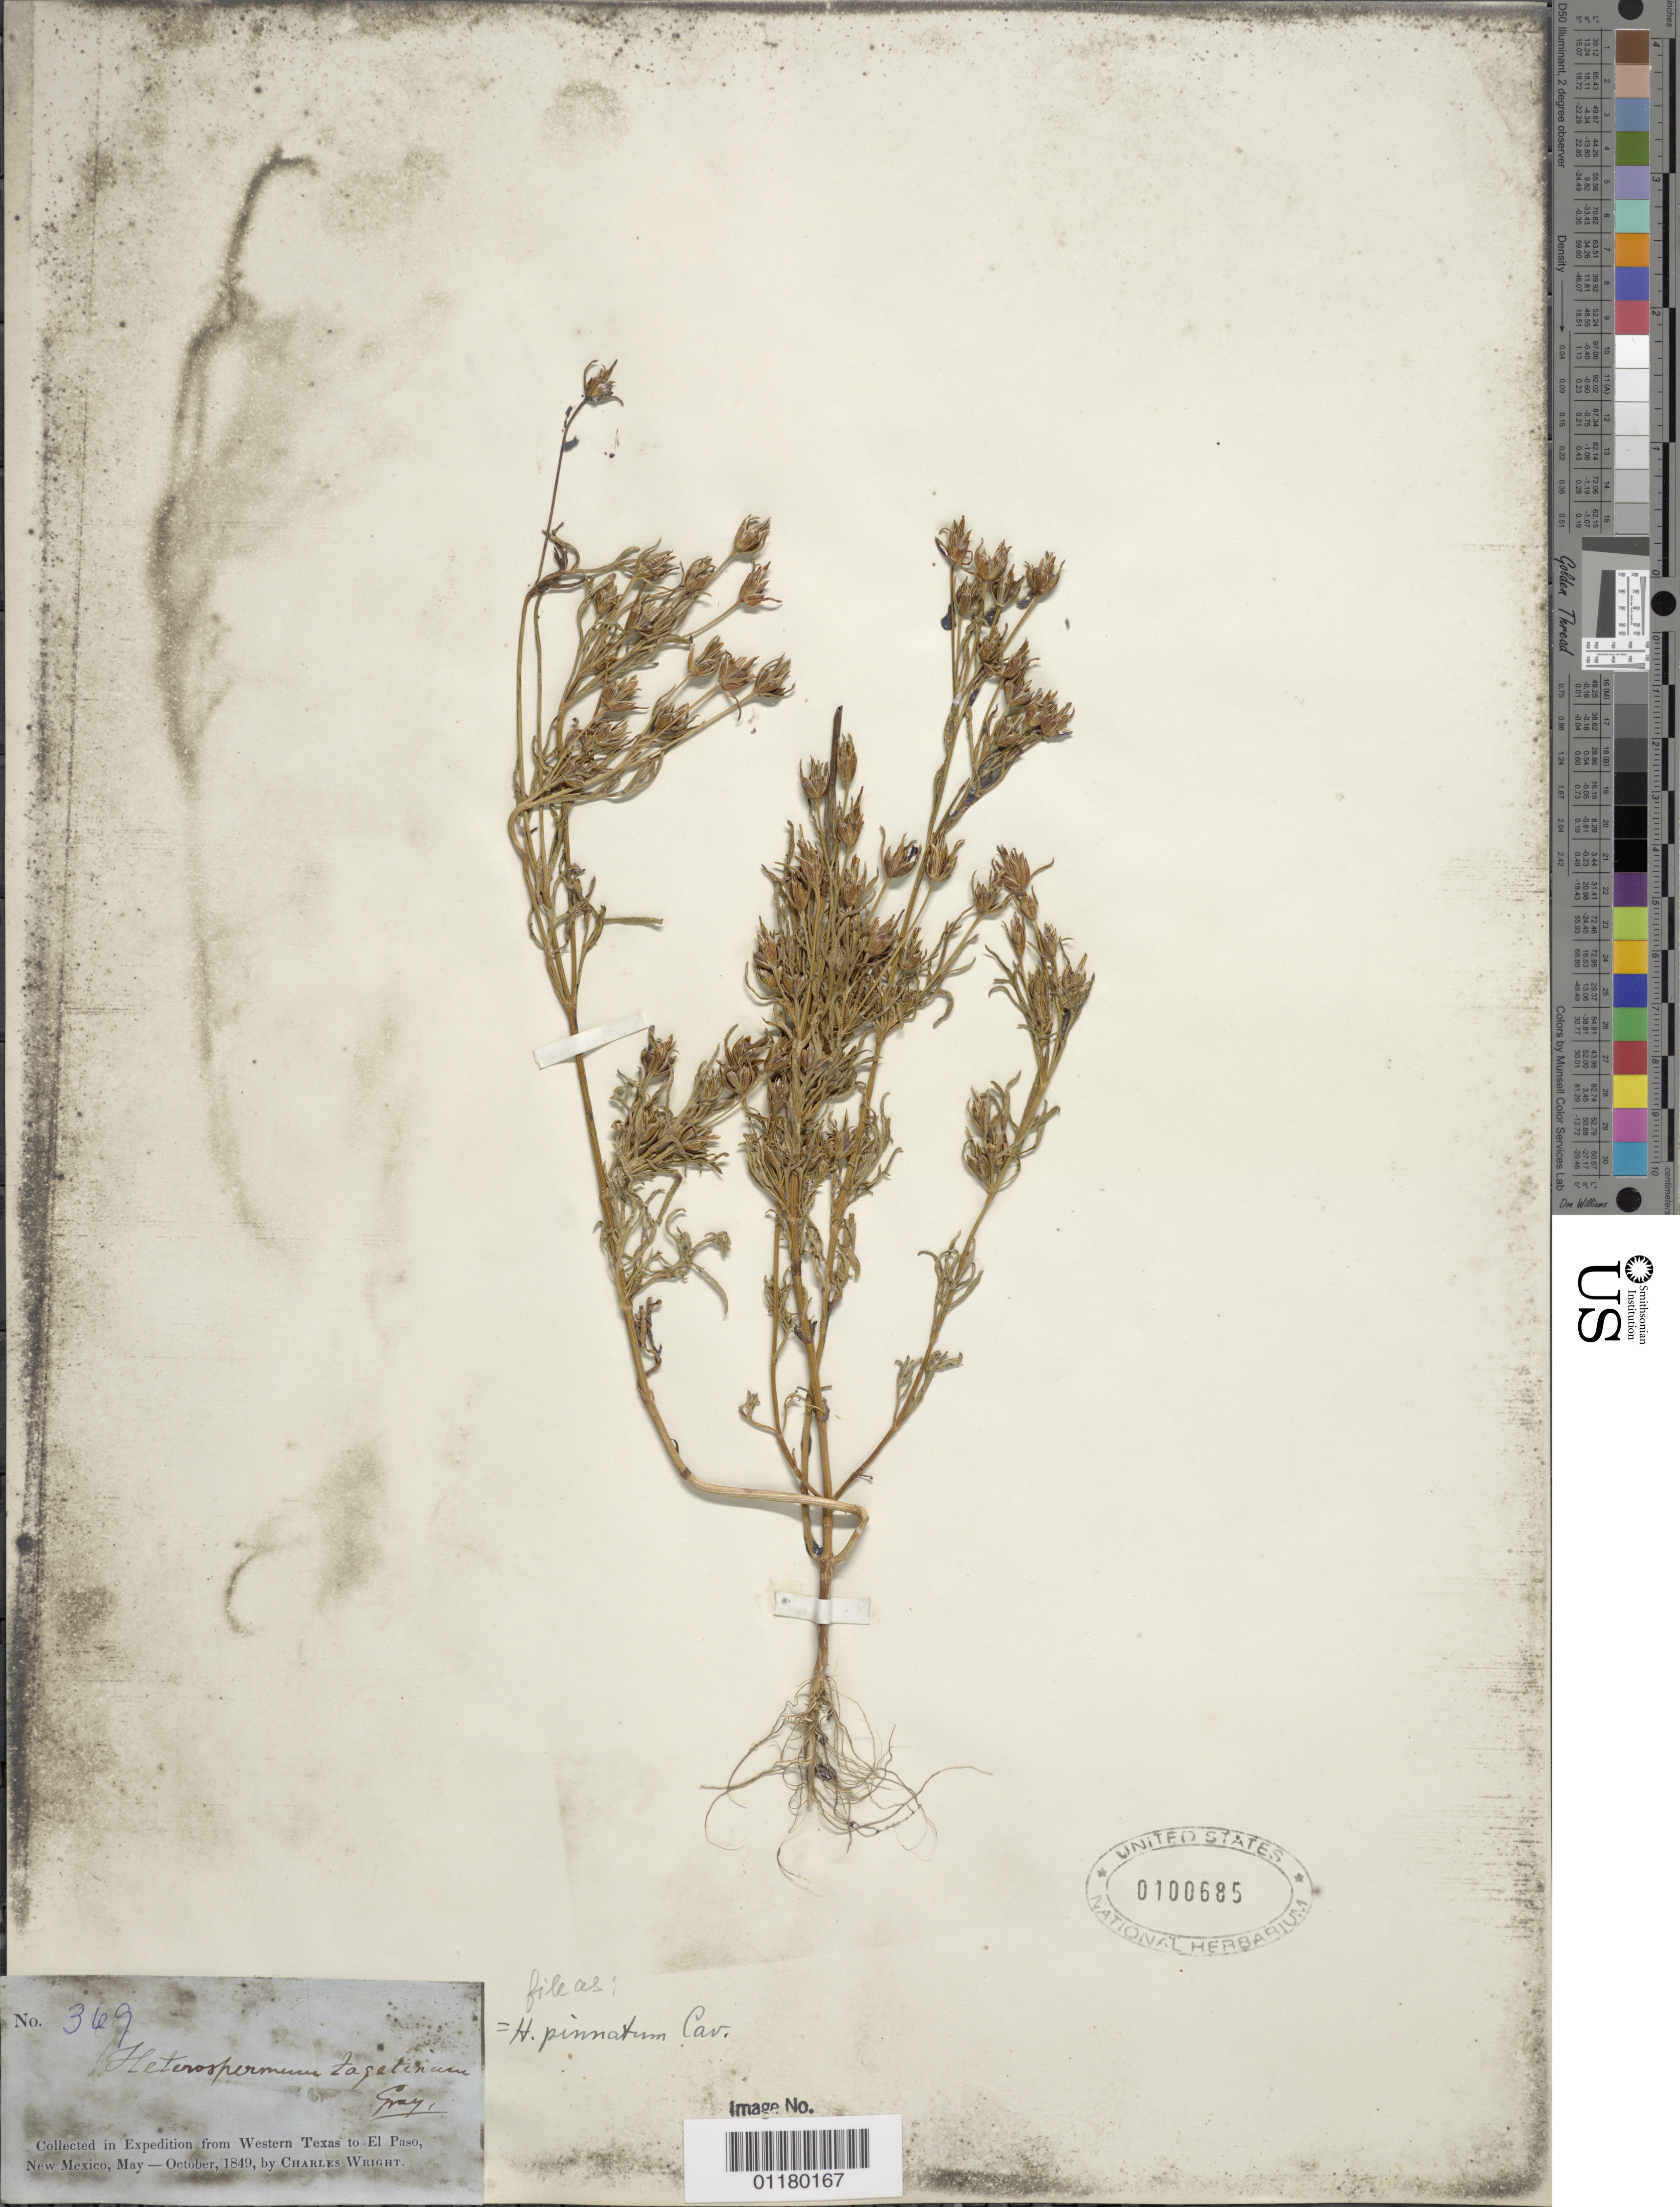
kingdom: Plantae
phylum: Tracheophyta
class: Magnoliopsida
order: Asterales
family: Asteraceae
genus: Heterosperma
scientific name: Heterosperma pinnatum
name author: Cav.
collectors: C. Wright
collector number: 369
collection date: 1849-05/1849-10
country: United States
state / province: New Mexico / Texas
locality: from Western Texas to El Paso, New Mexico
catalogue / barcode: US 100685